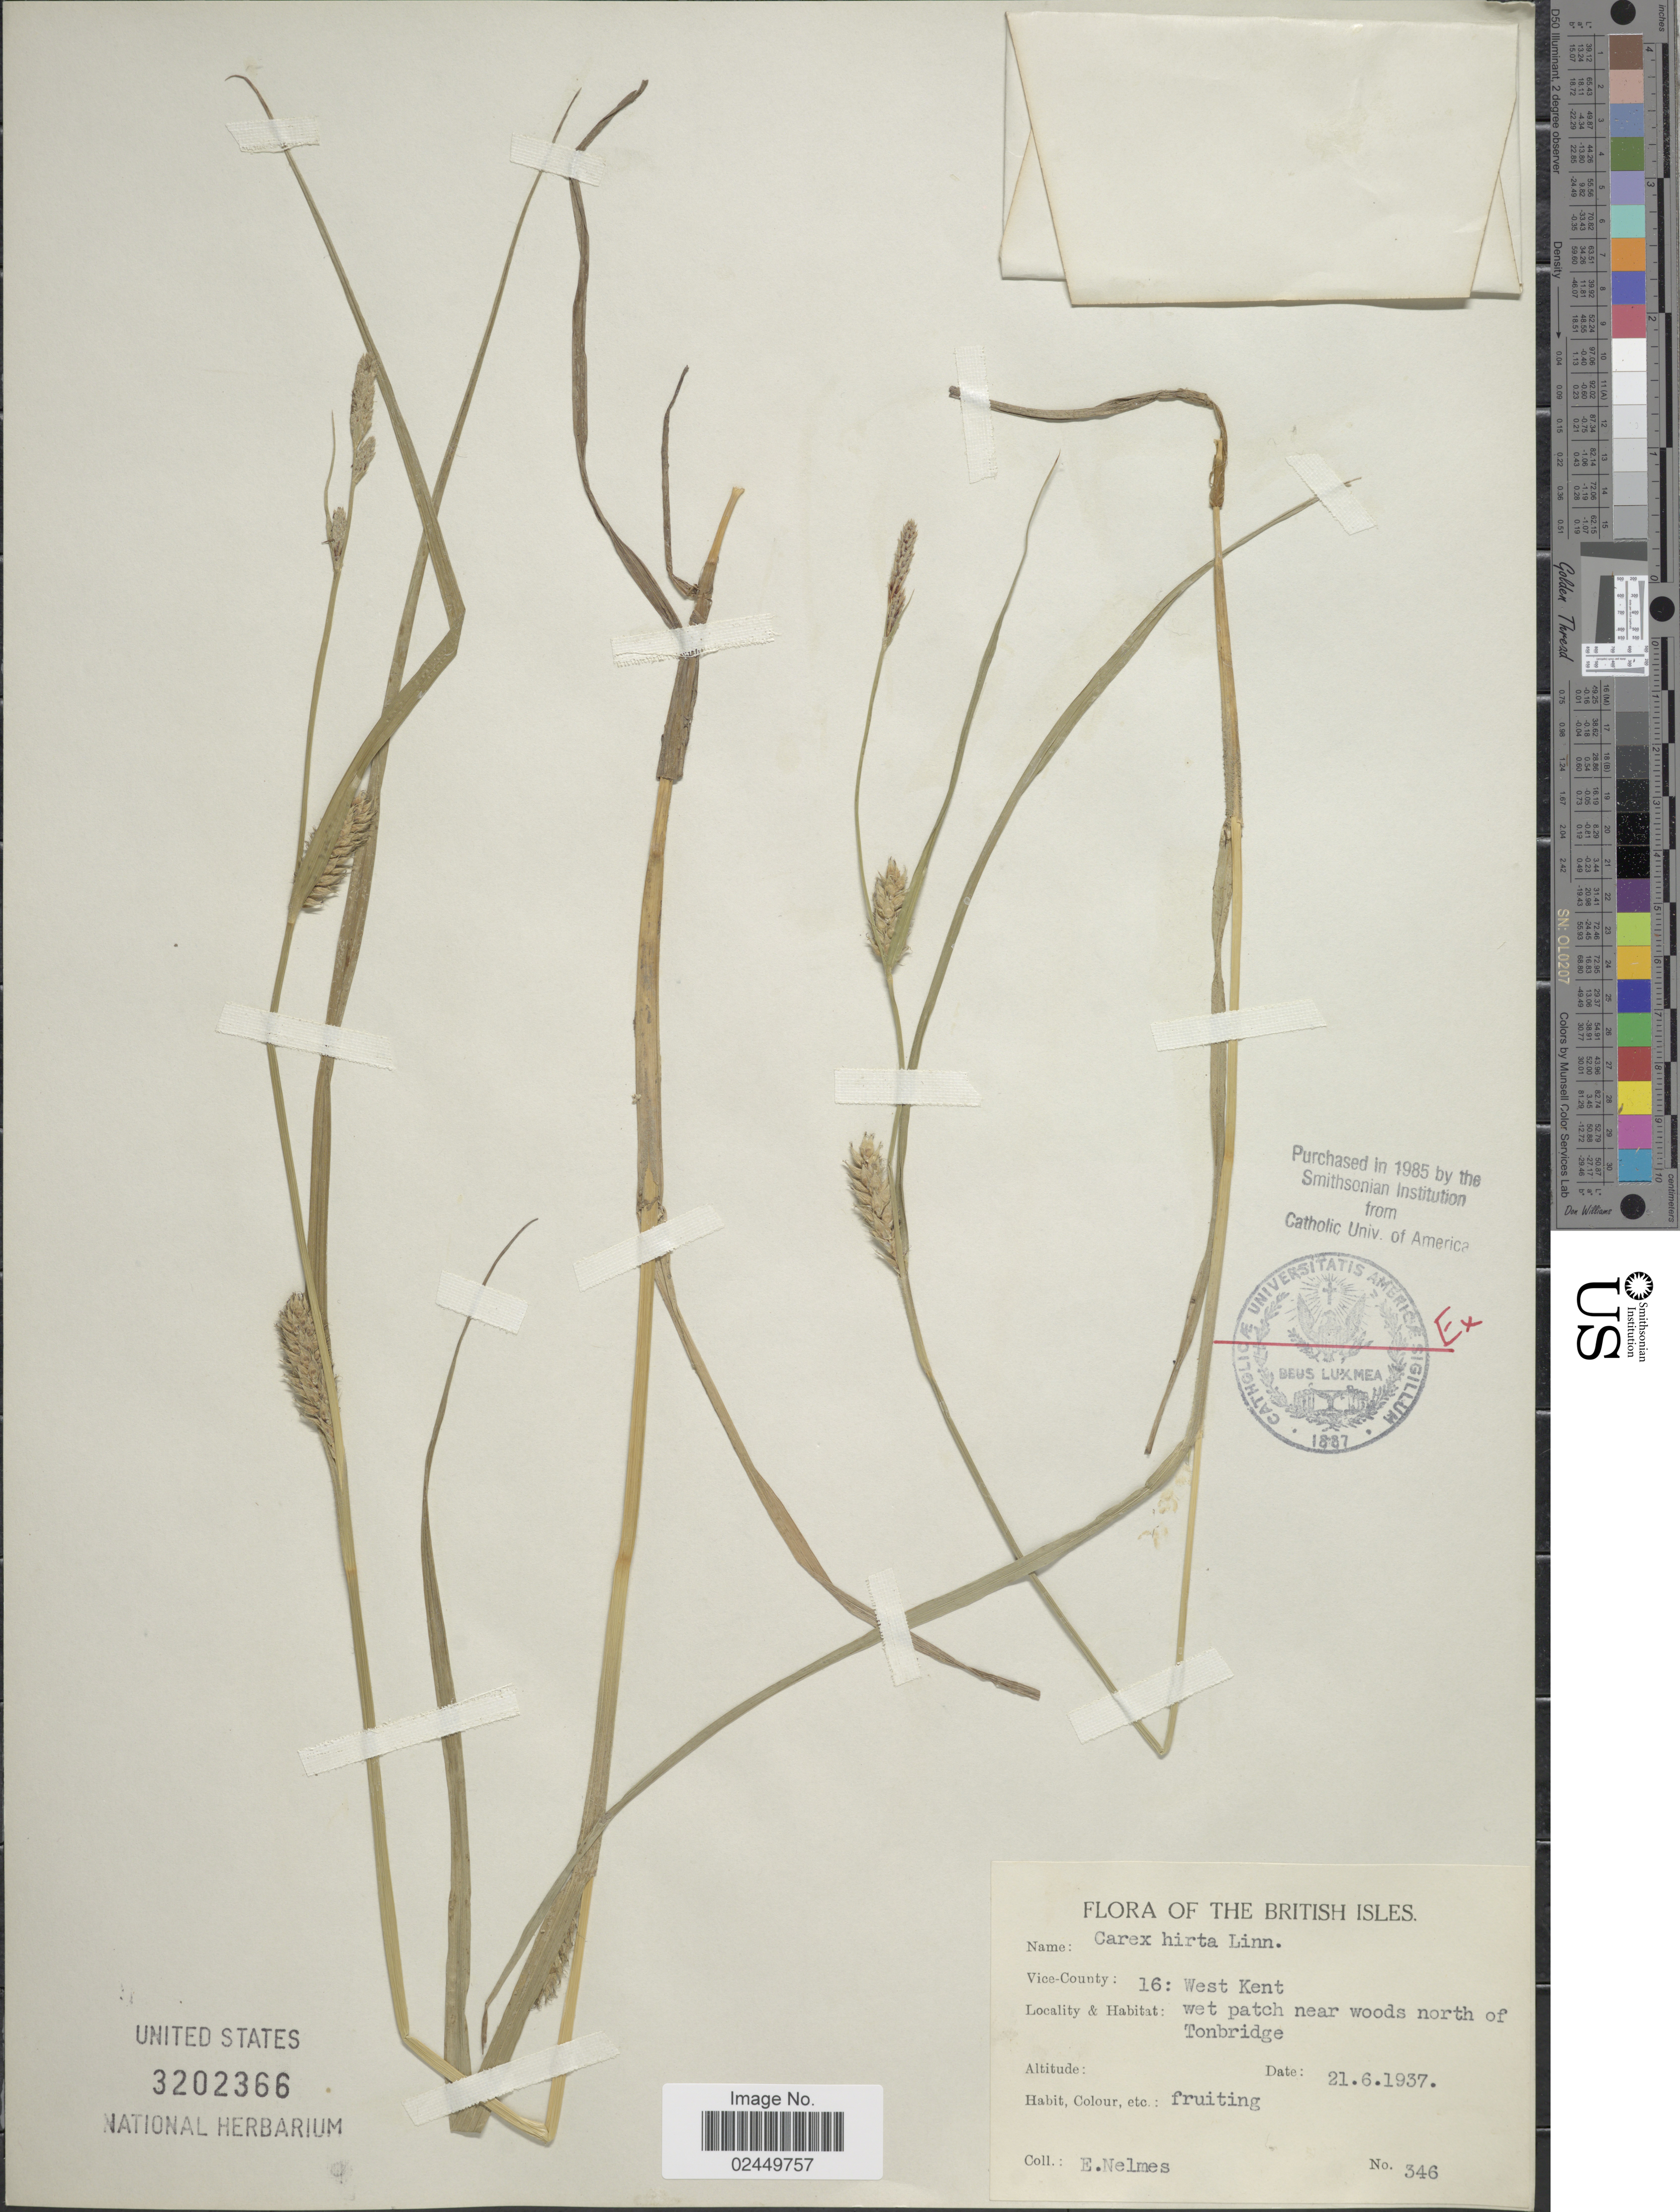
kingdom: Plantae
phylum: Tracheophyta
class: Liliopsida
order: Poales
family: Cyperaceae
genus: Carex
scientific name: Carex hirta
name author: L.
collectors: E. Nelmes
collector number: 346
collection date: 1937-06-21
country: United Kingdom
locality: British Isles. 16: West Kent. north of Tonbridge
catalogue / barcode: US 3202366